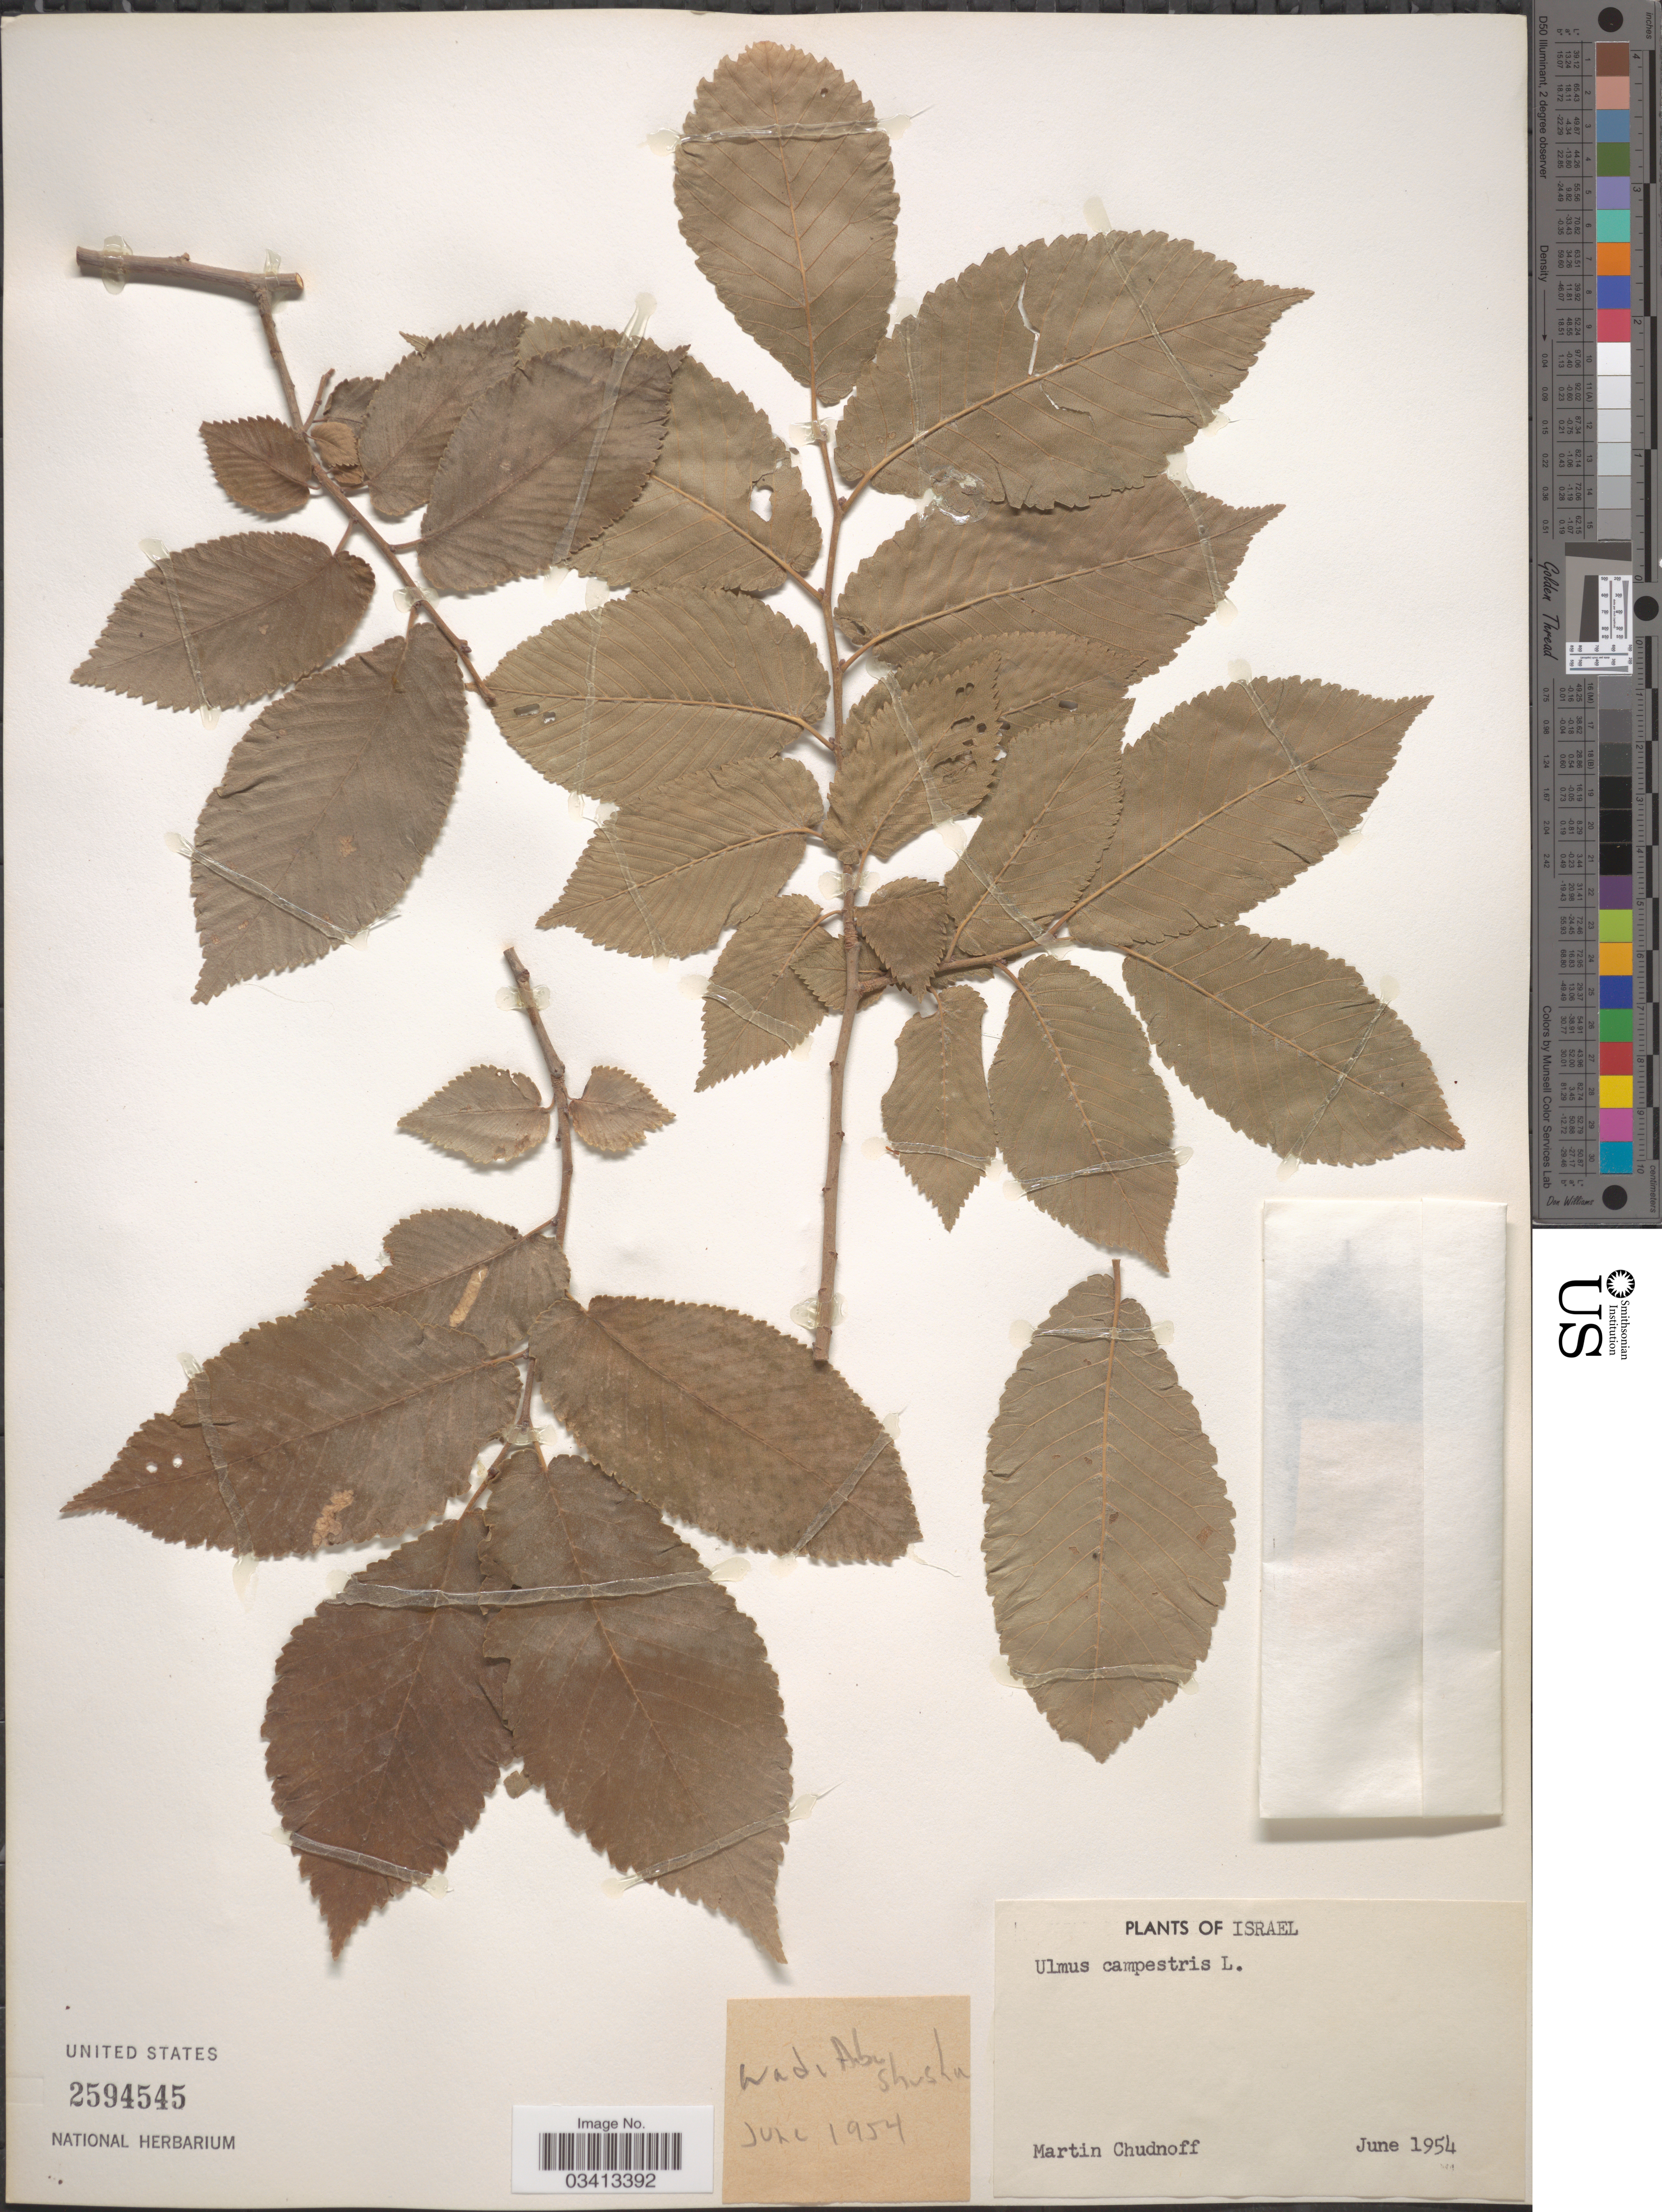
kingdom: Plantae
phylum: Tracheophyta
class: Magnoliopsida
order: Rosales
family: Ulmaceae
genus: Ulmus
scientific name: Ulmus glabra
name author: Huds.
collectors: M. Chudnoff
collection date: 1954-06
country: Israel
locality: Wadi Abu Shusha.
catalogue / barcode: US 2594545